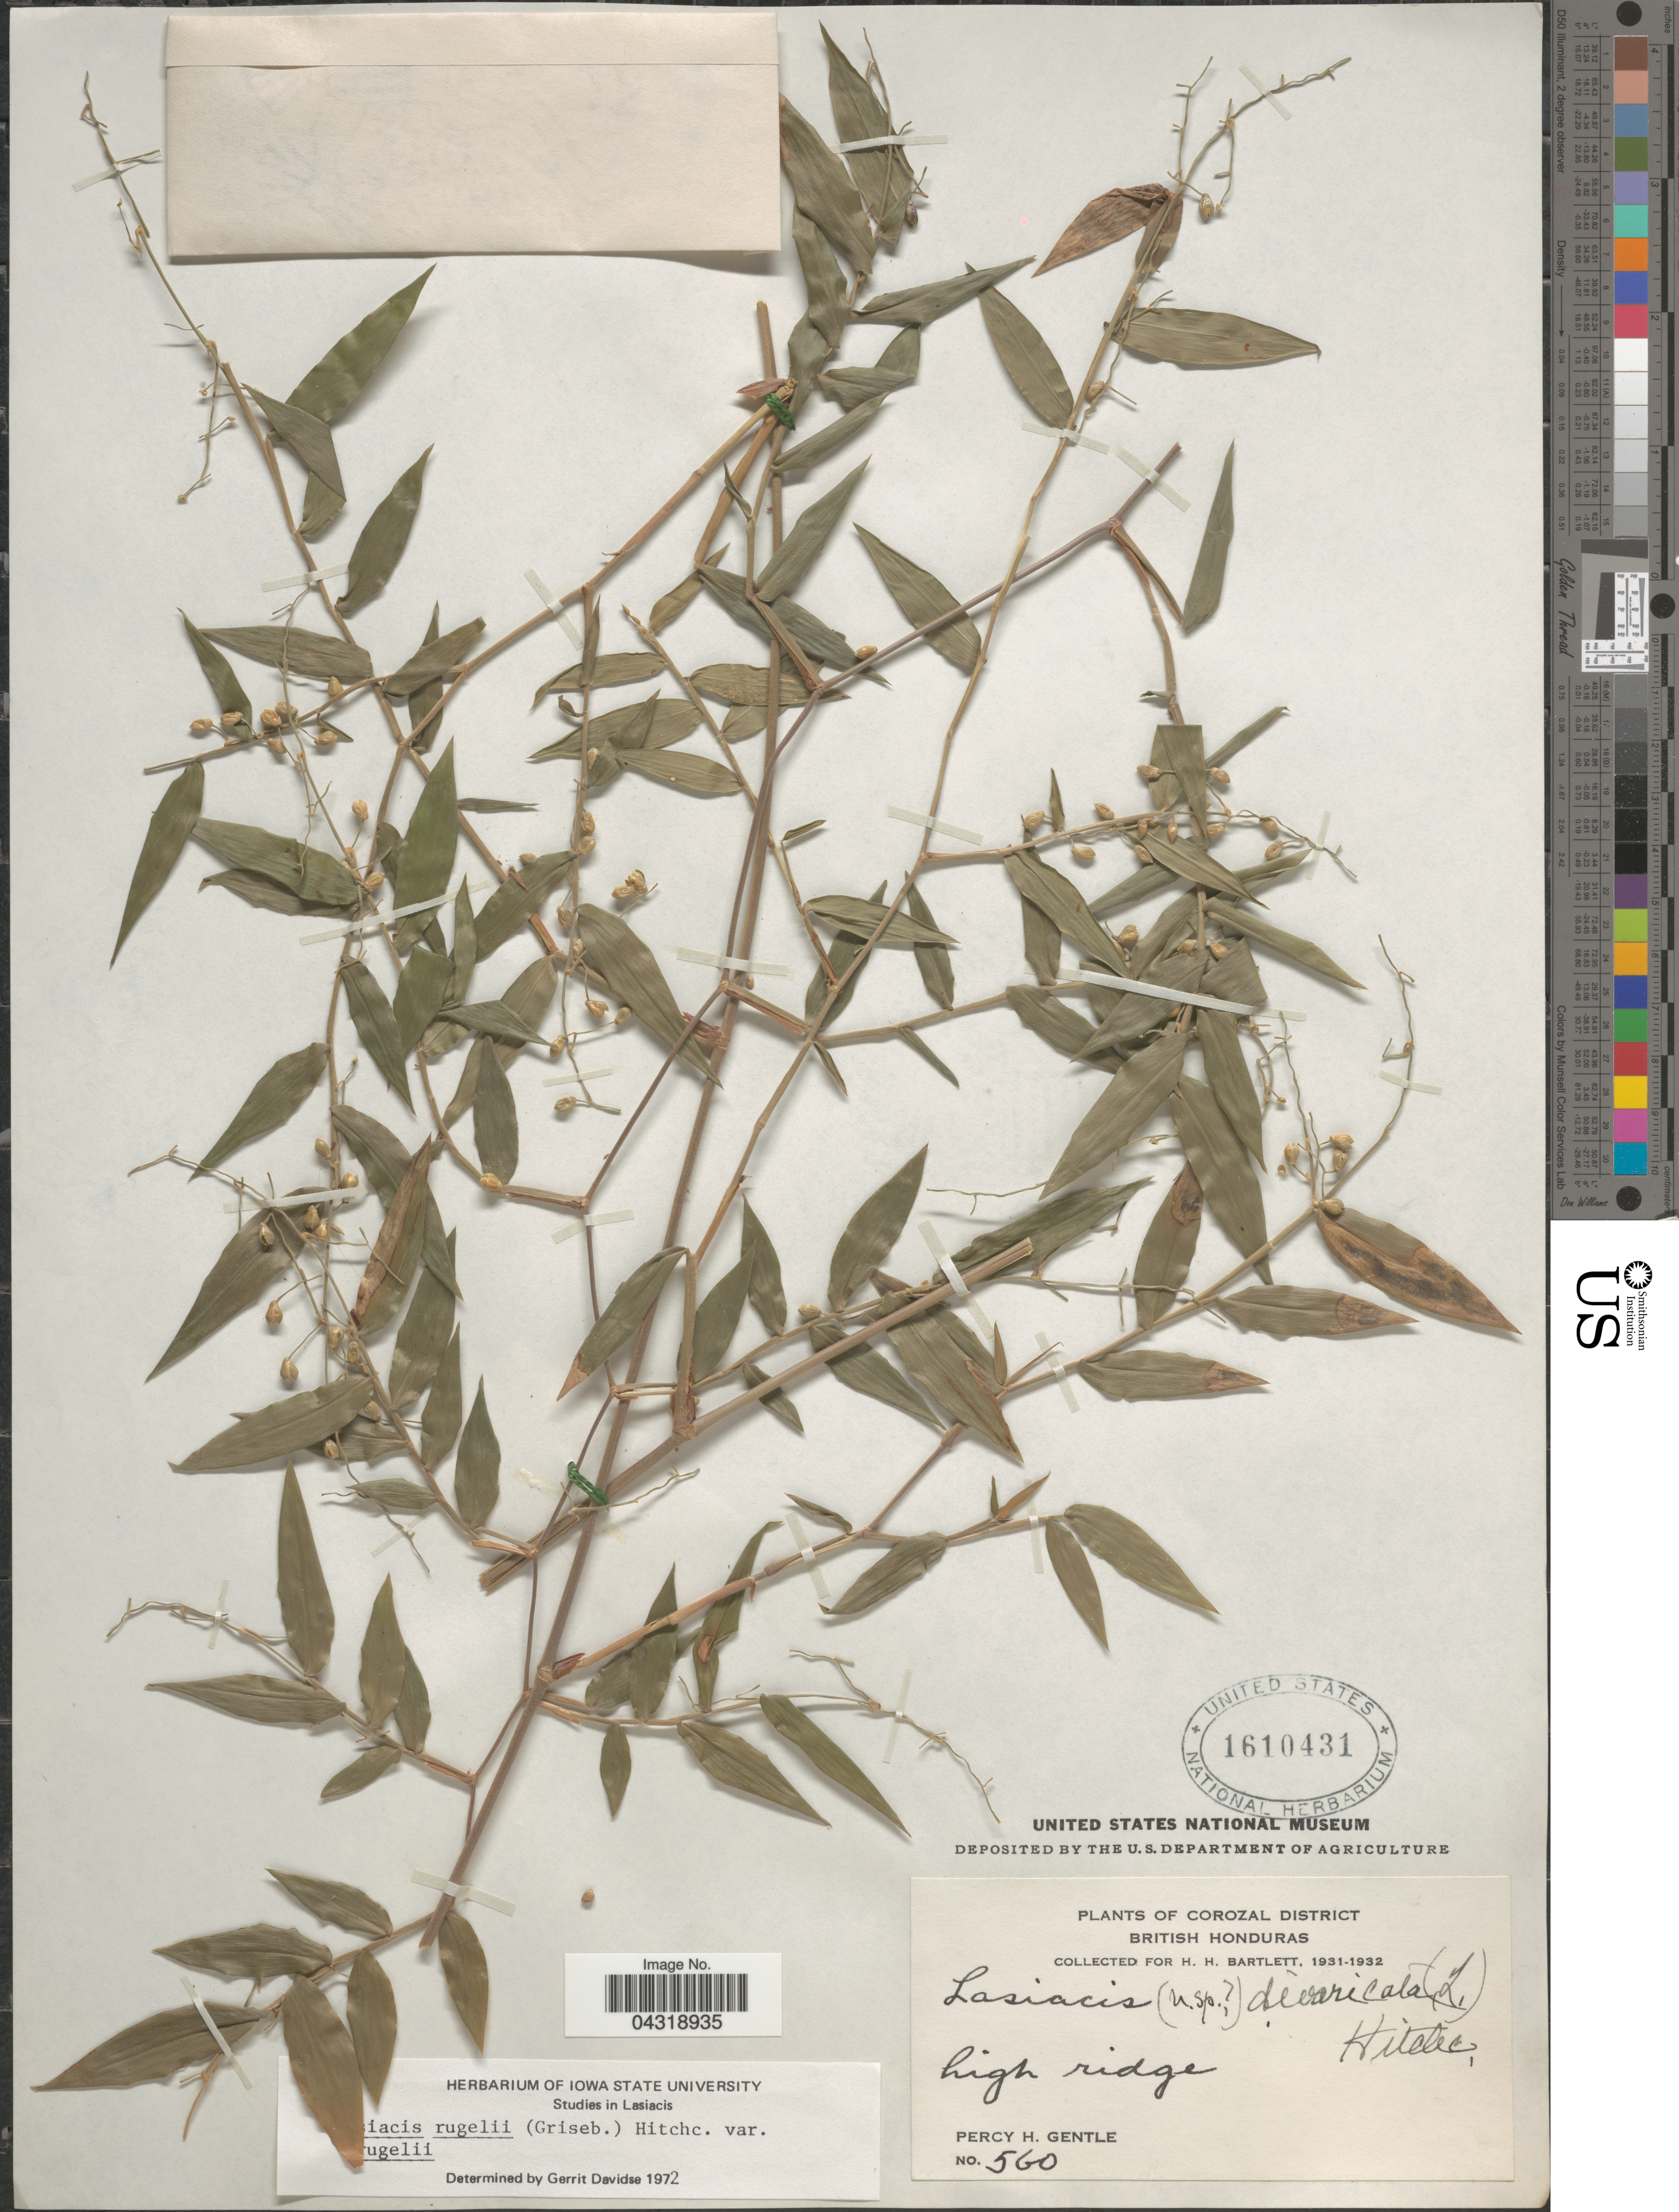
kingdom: Plantae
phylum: Tracheophyta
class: Liliopsida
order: Poales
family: Poaceae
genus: Lasiacis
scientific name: Lasiacis rugelii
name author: (Griseb.) Hitchc.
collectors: P. H. Gentle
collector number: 560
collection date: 1931/1932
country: Belize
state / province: Corozal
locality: Corozal District. British Honduras. High ridge.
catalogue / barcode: US 1610431